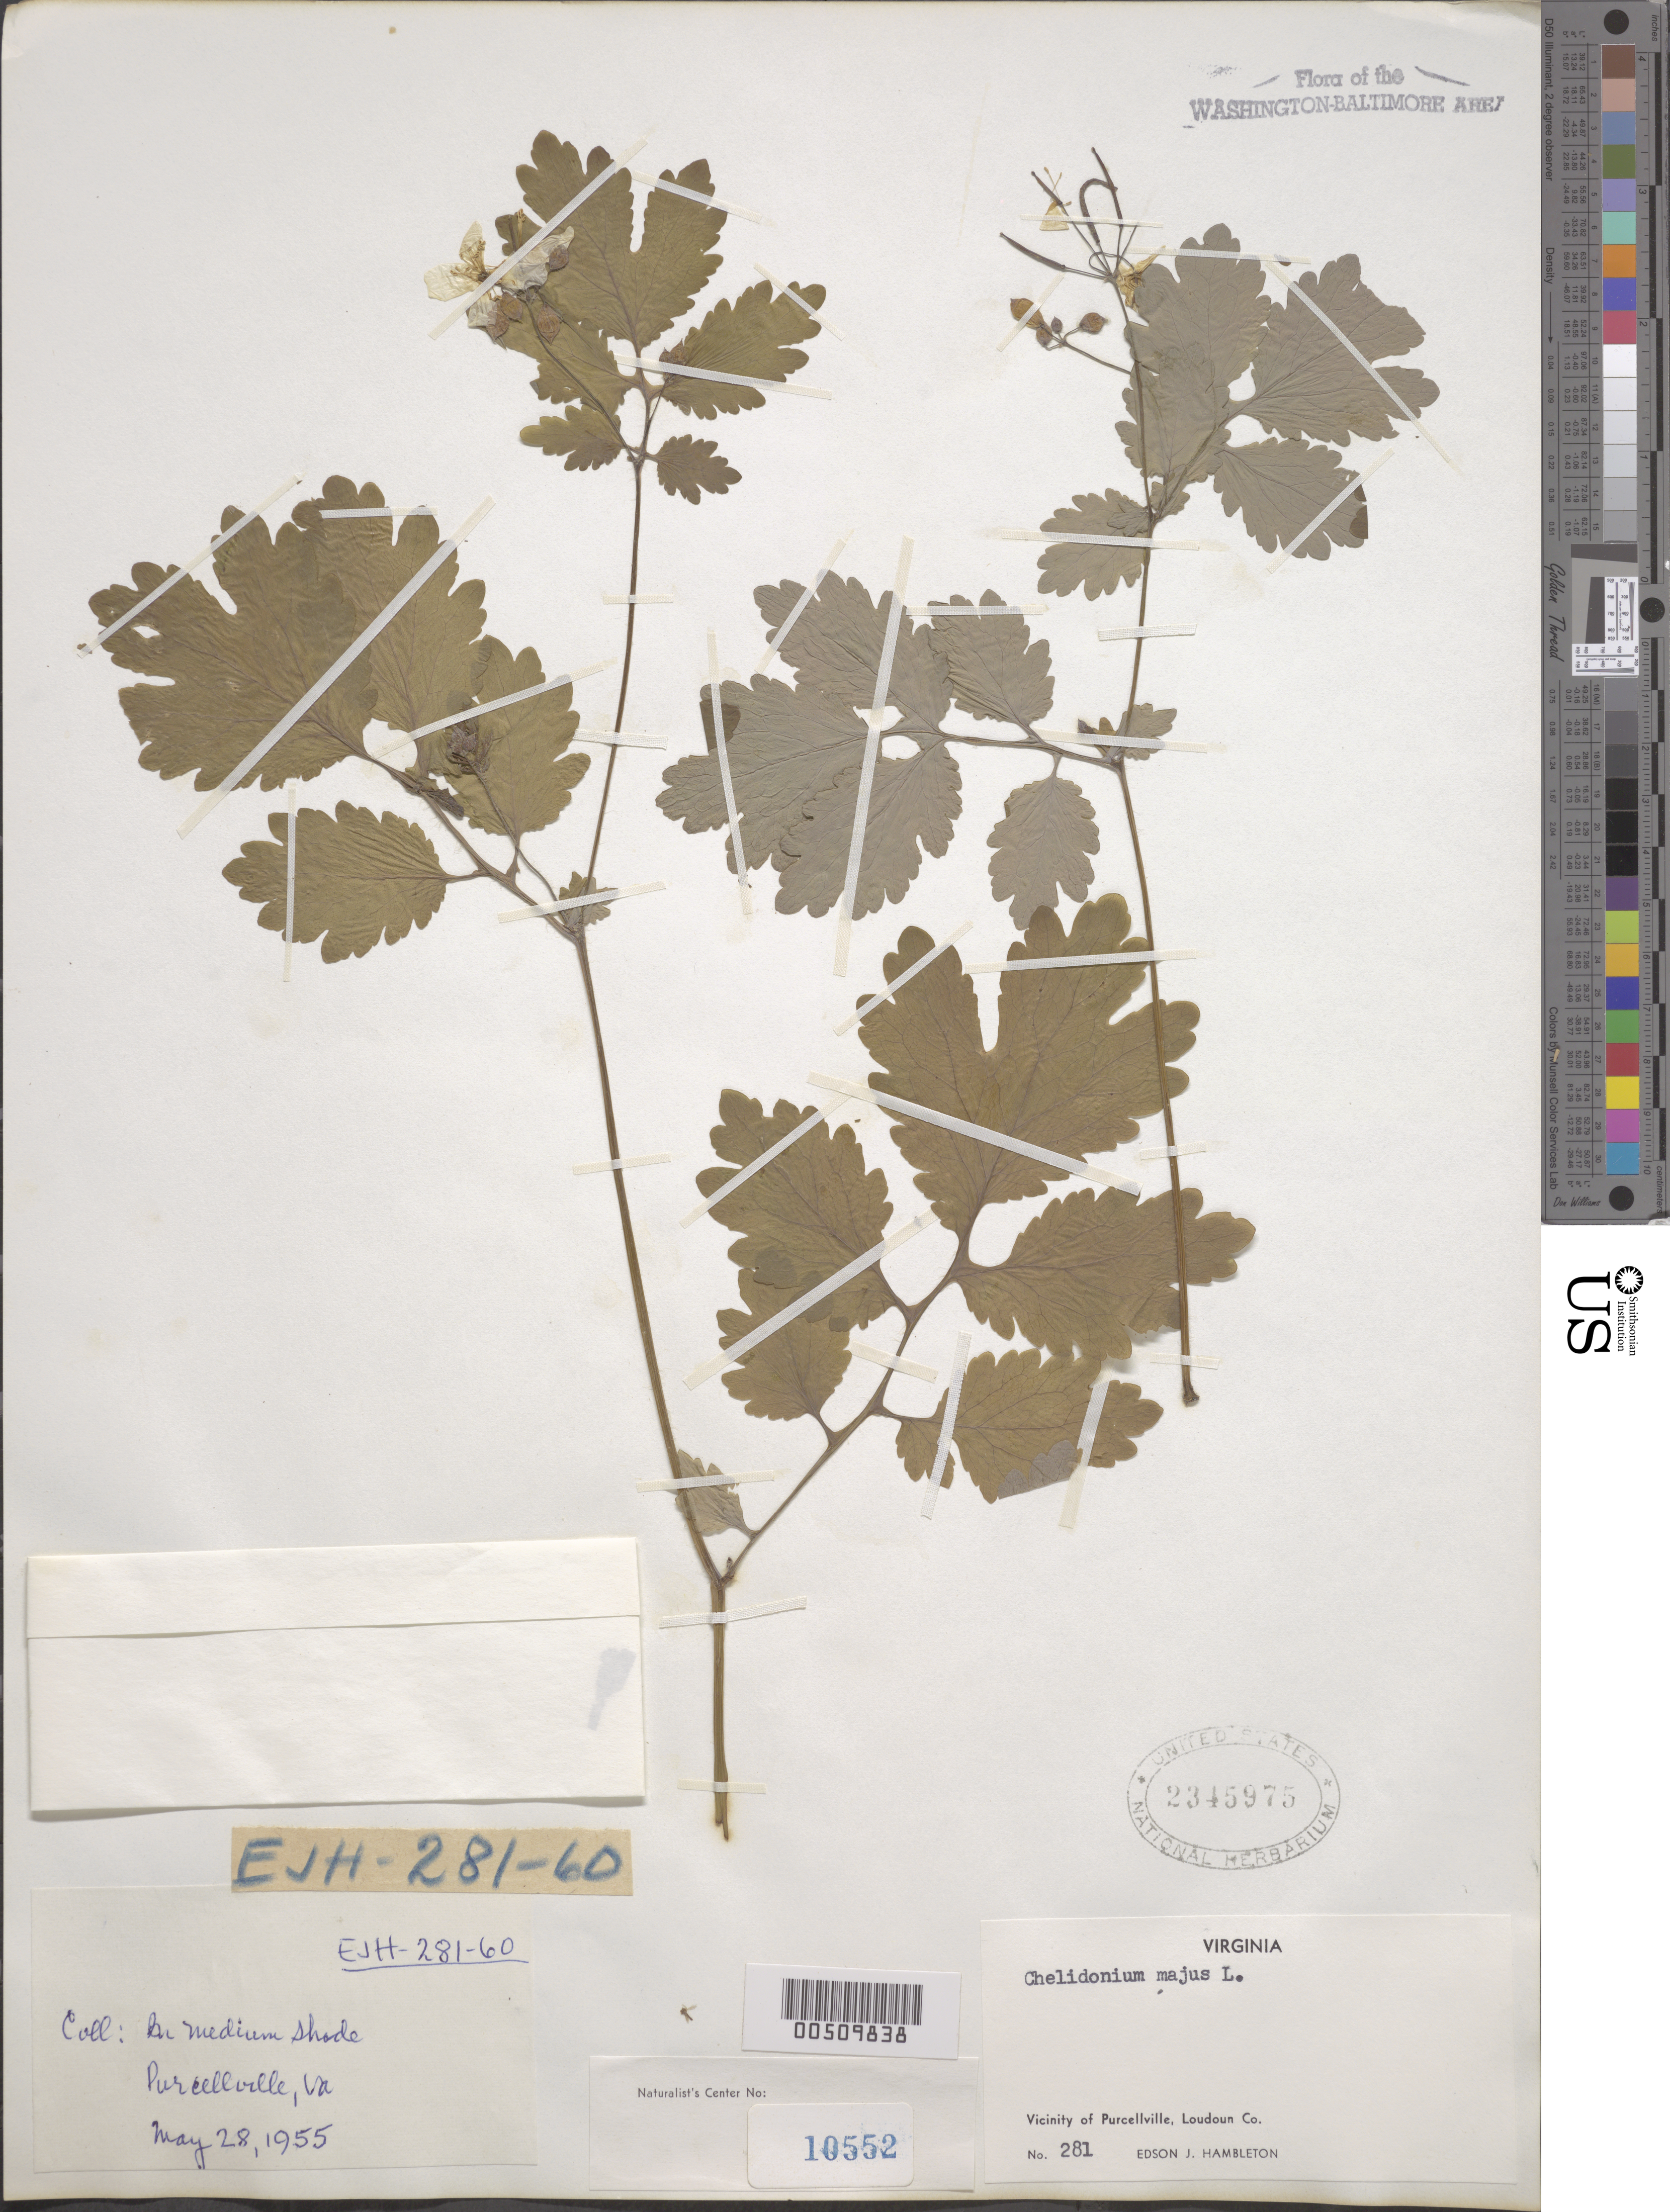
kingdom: Plantae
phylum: Tracheophyta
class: Magnoliopsida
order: Ranunculales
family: Papaveraceae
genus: Chelidonium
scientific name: Chelidonium majus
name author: L.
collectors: E. Hambleton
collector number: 281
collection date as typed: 28 May 1955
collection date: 1955-05-28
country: United States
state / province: Virginia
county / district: Loudoun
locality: Purcellville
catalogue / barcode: US 2345975